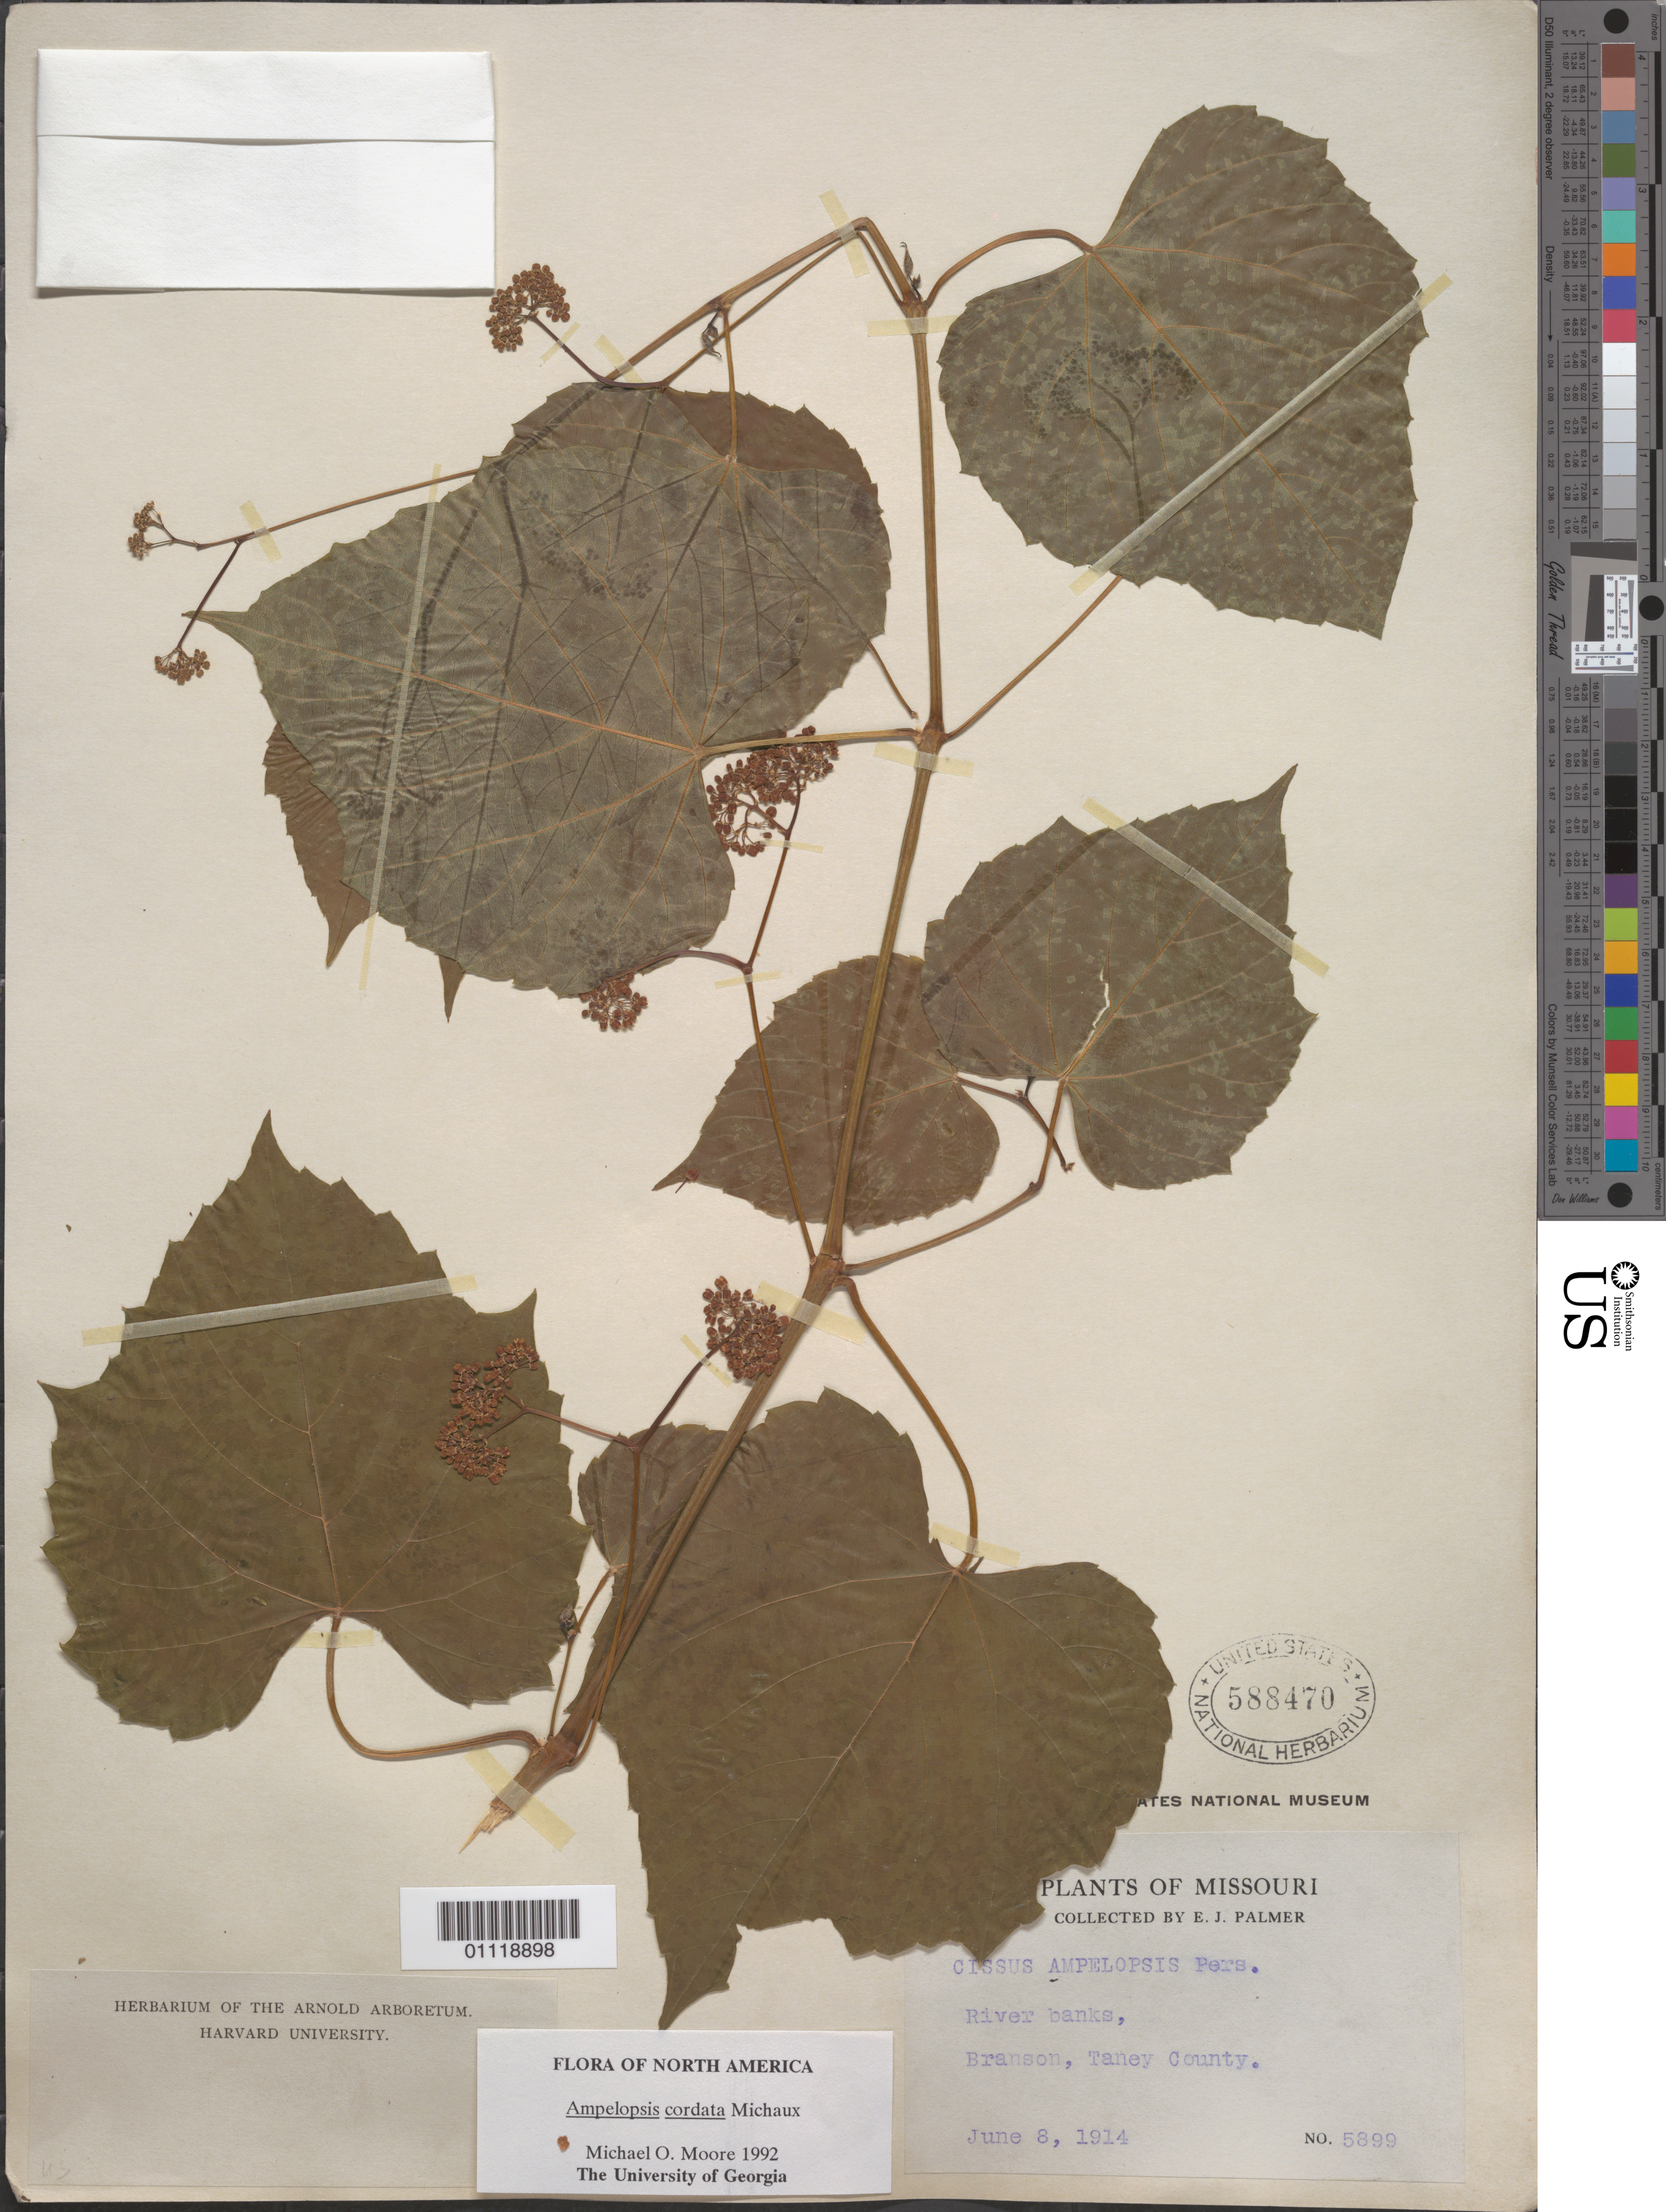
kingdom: Plantae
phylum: Tracheophyta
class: Magnoliopsida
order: Vitales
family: Vitaceae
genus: Ampelopsis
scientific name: Ampelopsis cordata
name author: Michx.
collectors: E. J. Palmer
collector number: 5899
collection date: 1914-06-08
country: United States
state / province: Missouri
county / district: Taney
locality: Branson.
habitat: River banks.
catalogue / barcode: US 588470